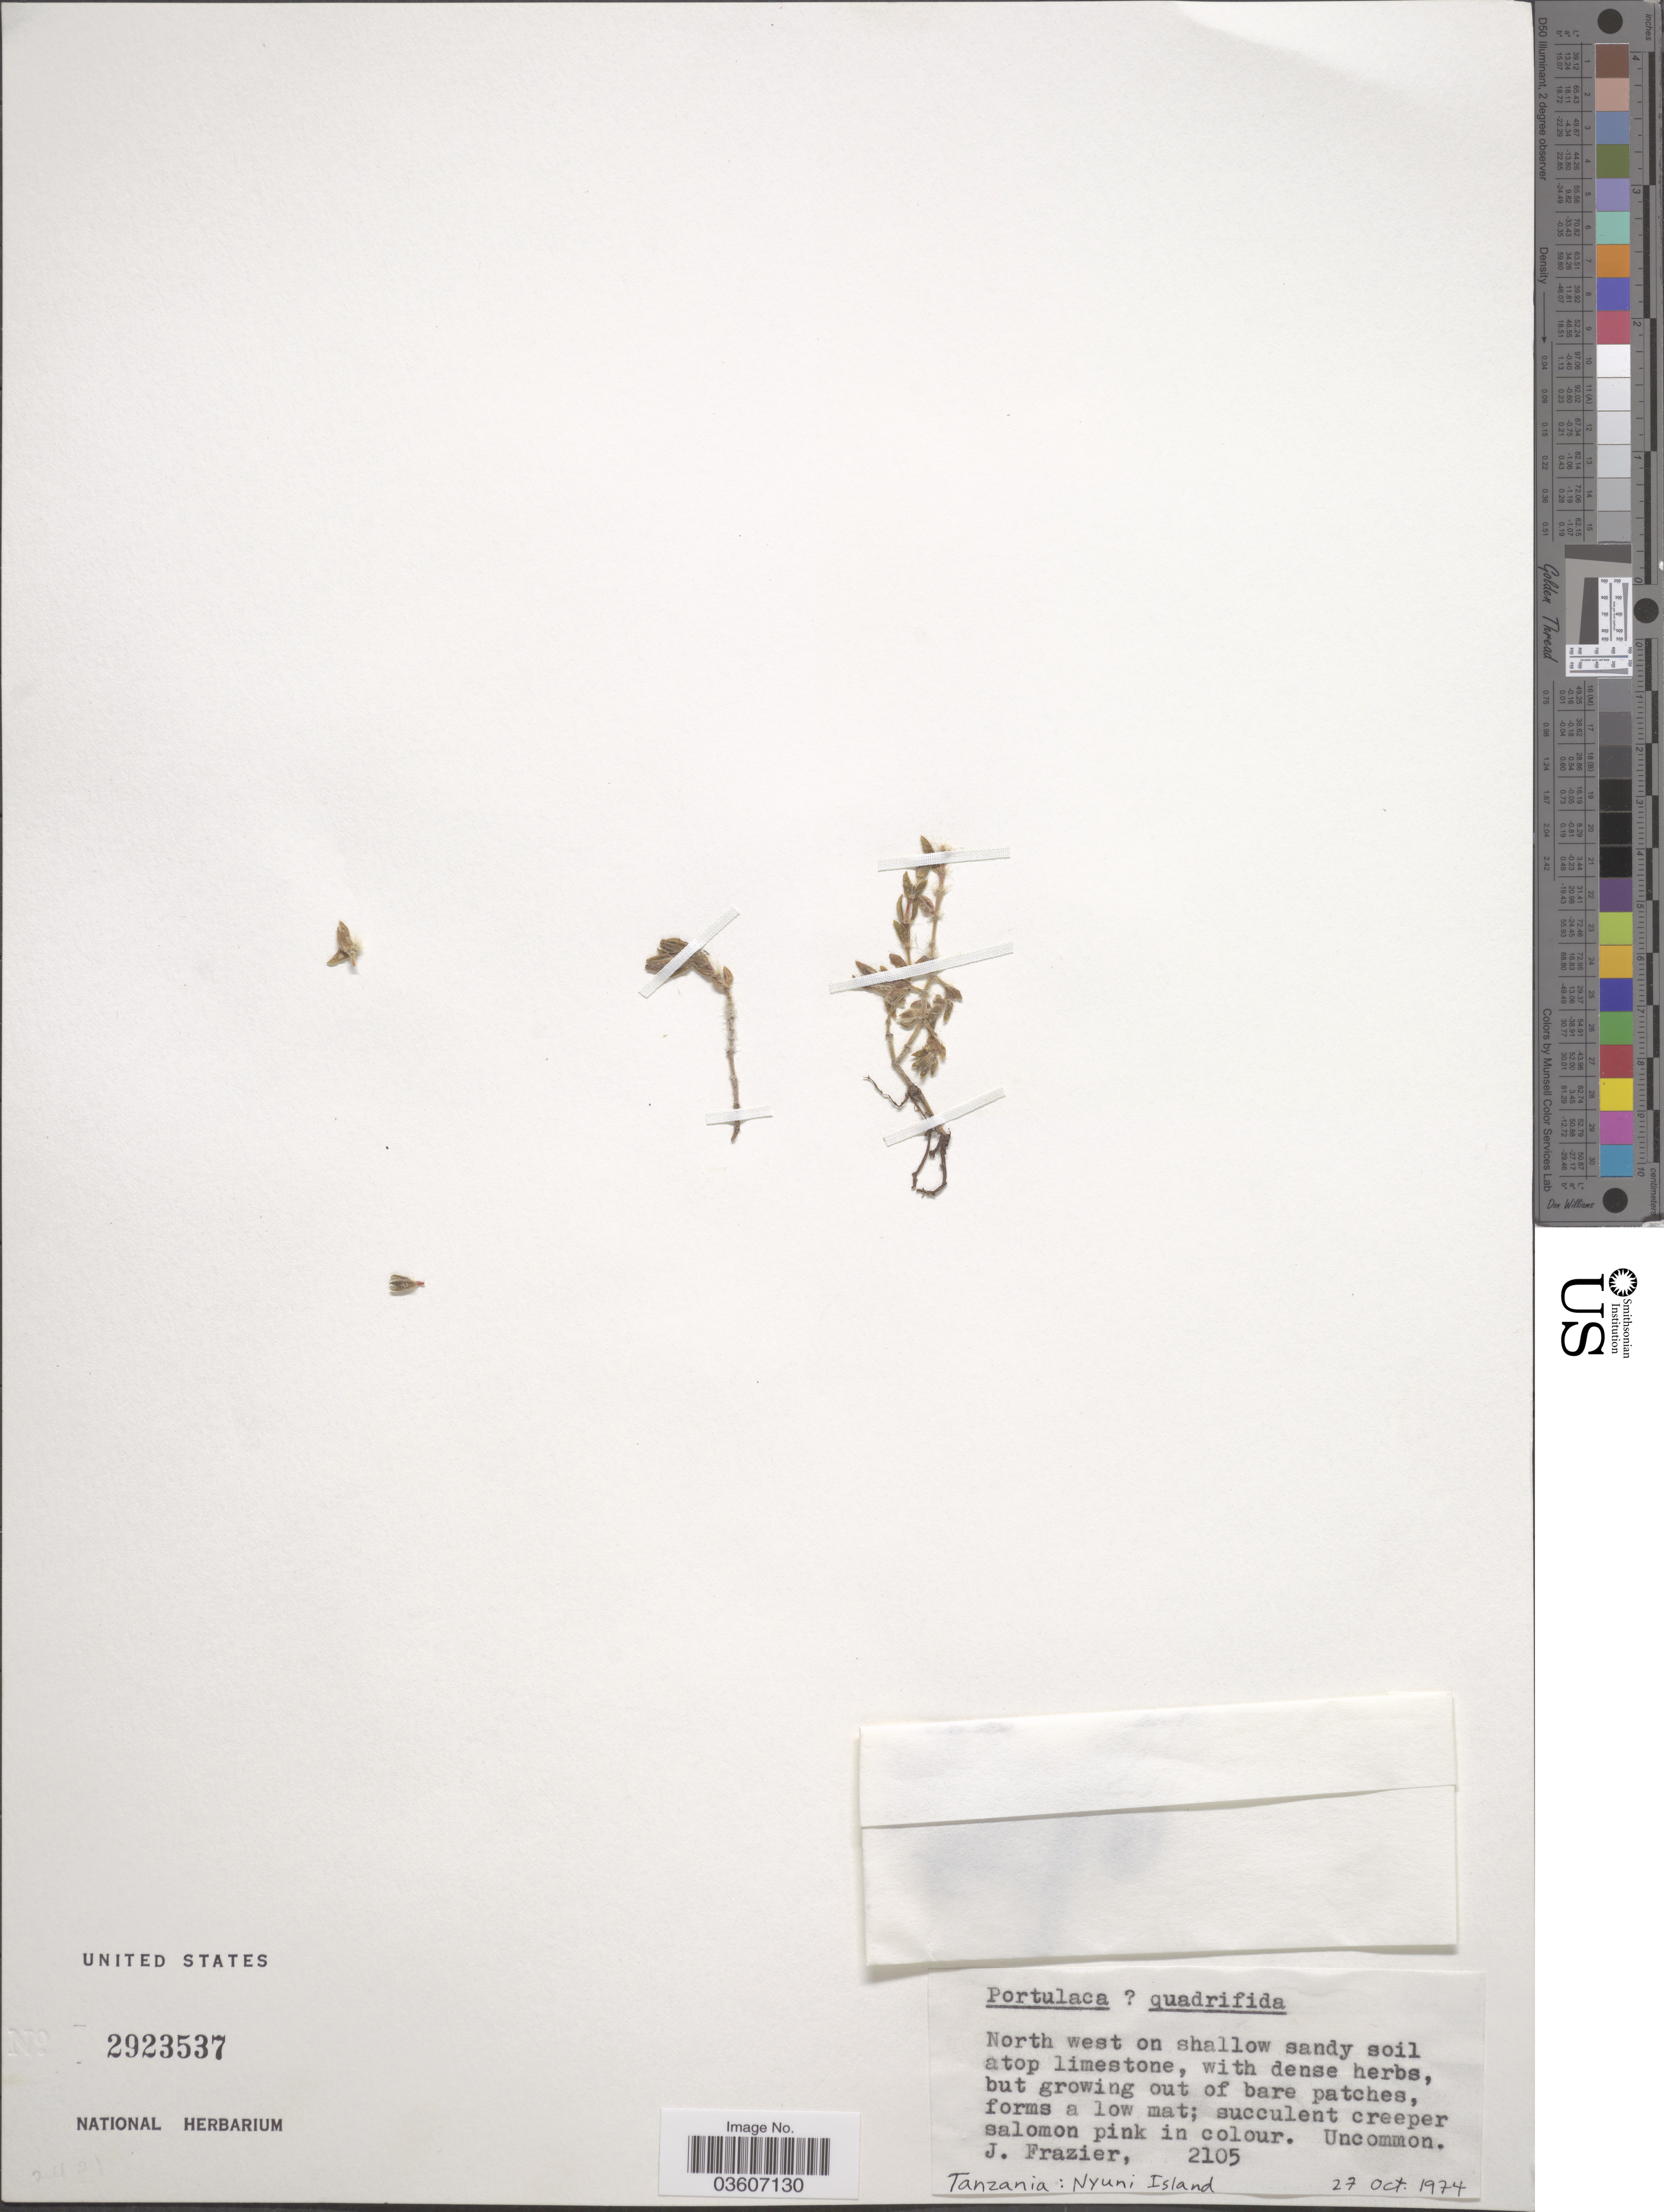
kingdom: Plantae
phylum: Tracheophyta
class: Magnoliopsida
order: Caryophyllales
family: Portulacaceae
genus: Portulaca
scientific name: Portulaca quadrifida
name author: L.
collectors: J. Frazier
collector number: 2105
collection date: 1974-10-27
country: Tanzania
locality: Nyuni Island.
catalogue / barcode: US 2923537